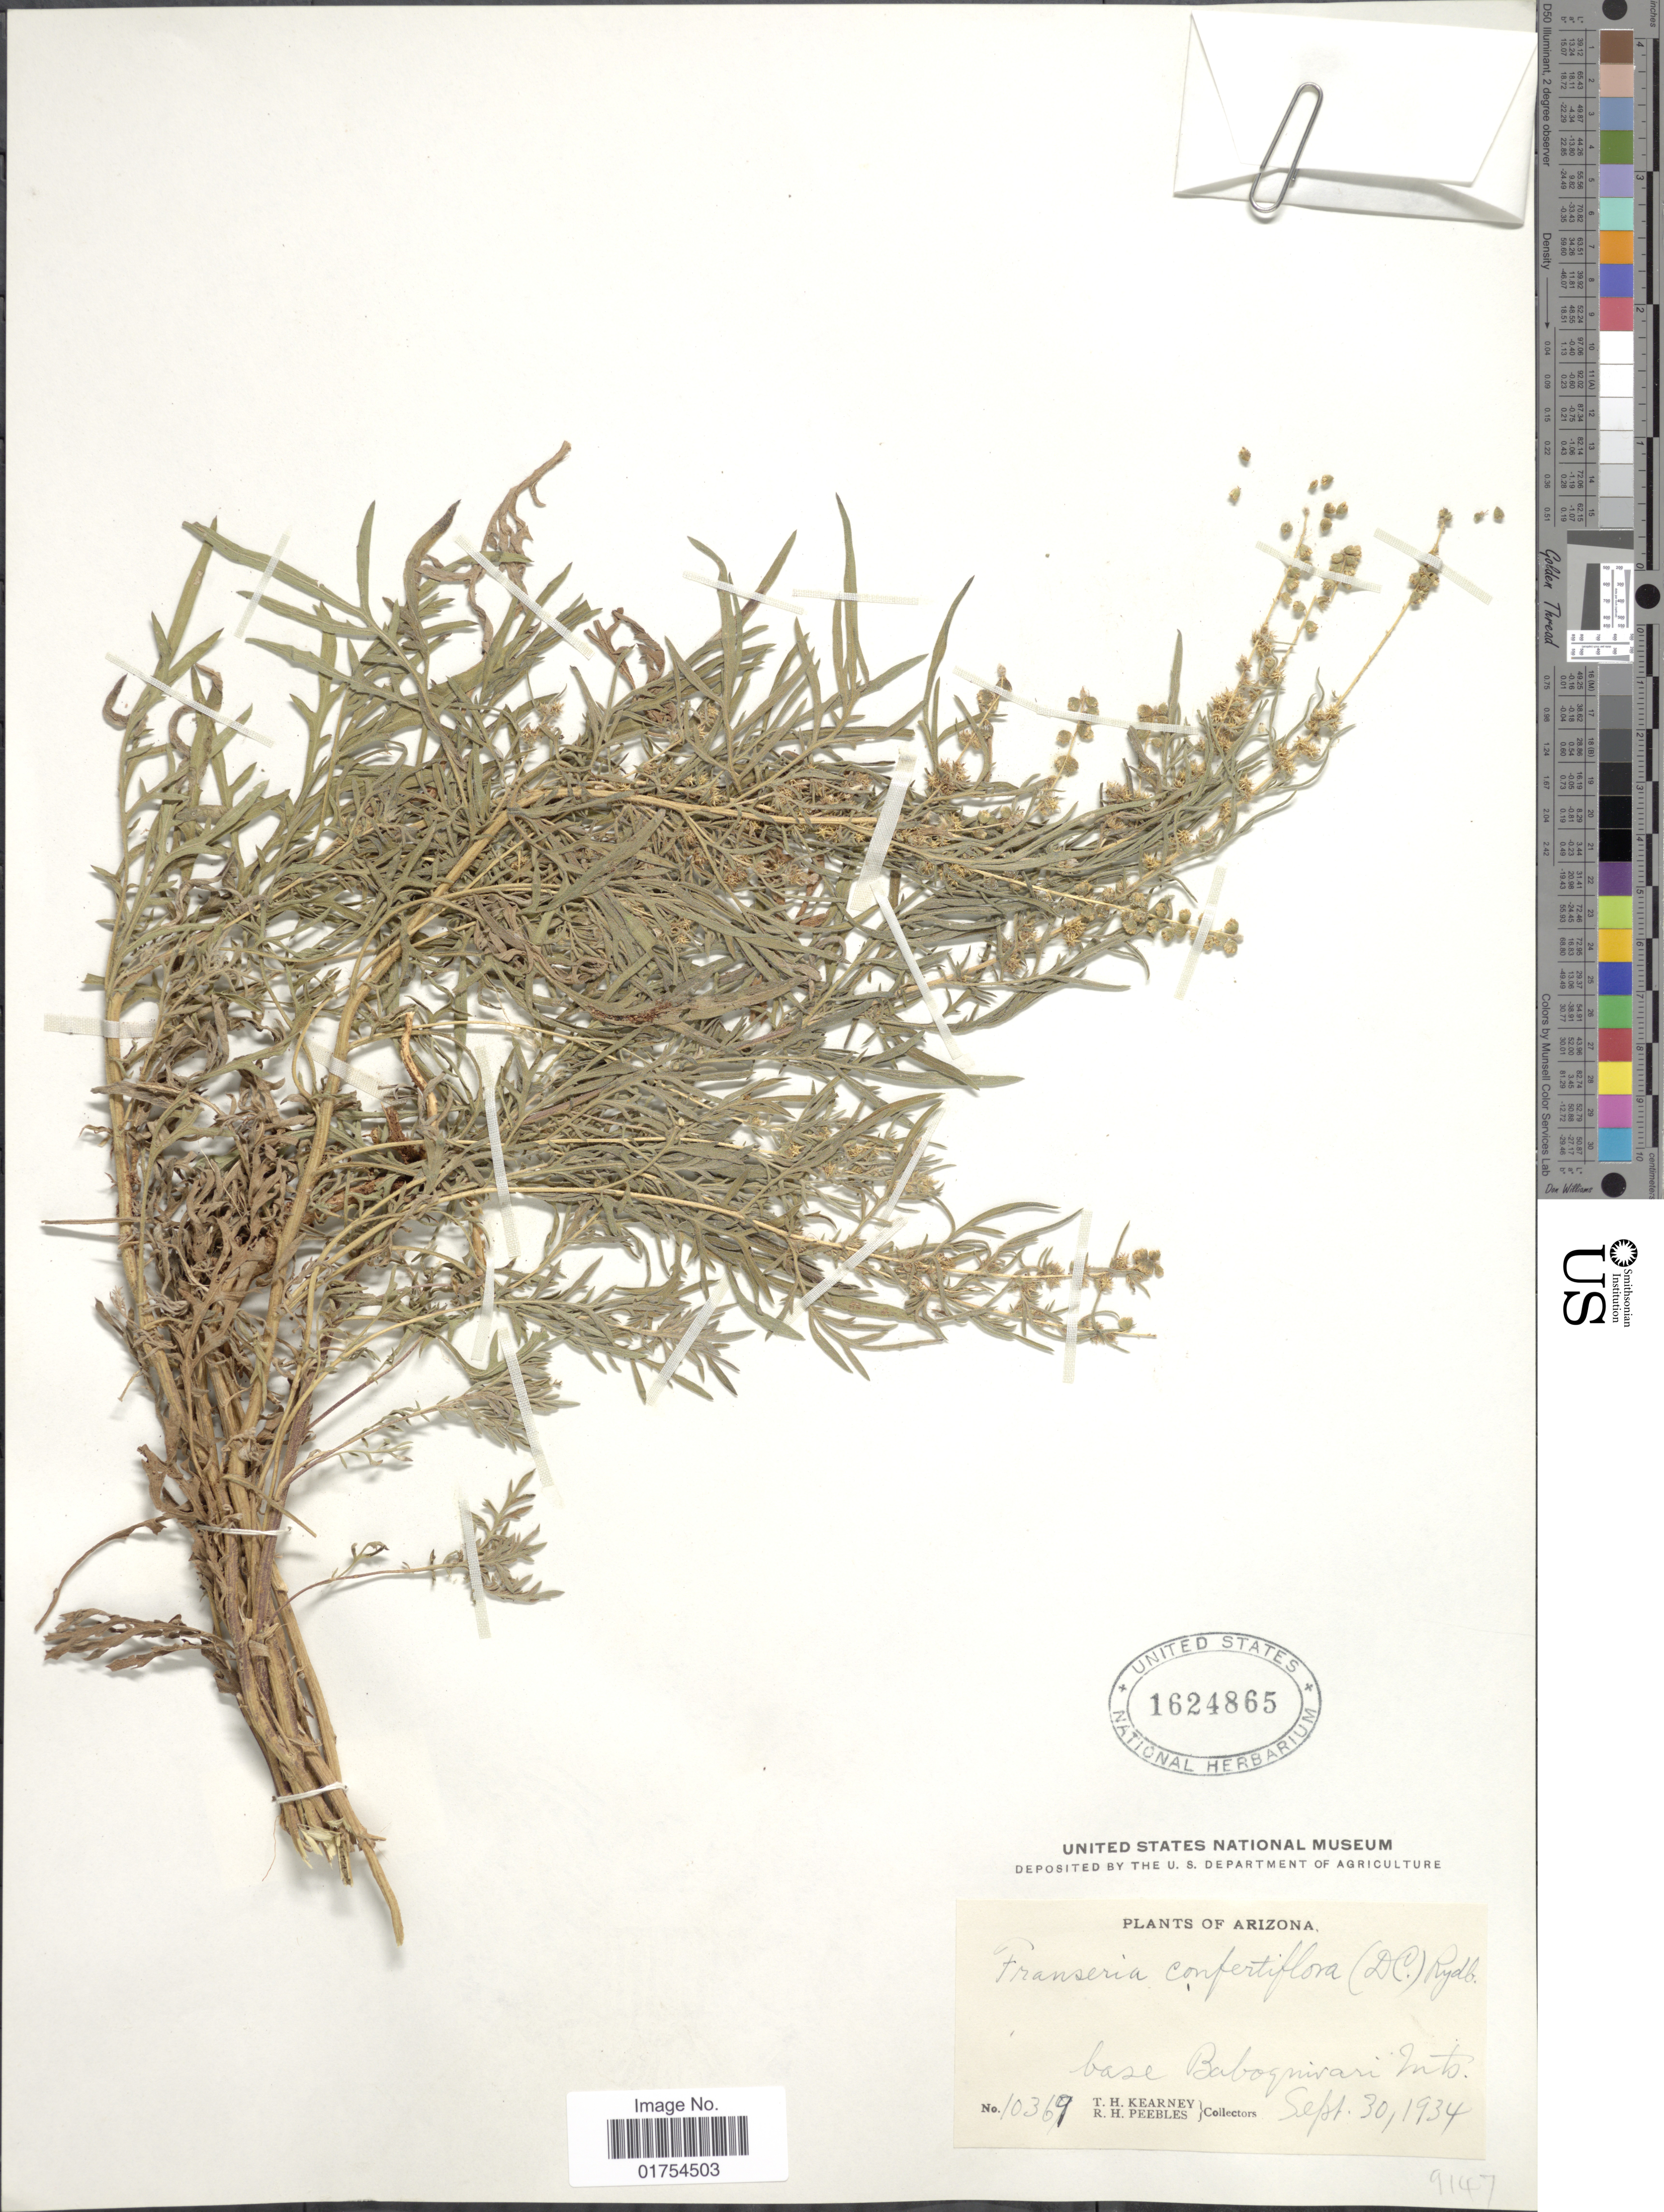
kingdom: Plantae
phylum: Tracheophyta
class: Magnoliopsida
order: Asterales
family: Asteraceae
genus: Franseria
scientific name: Franseria confertiflora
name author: (DC.) Rydb.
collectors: T. H. Kearney & R. H. Peebles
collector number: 10369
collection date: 1934-09-30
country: United States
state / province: Arizona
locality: Base Baboquivari Mts.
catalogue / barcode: US 1624865